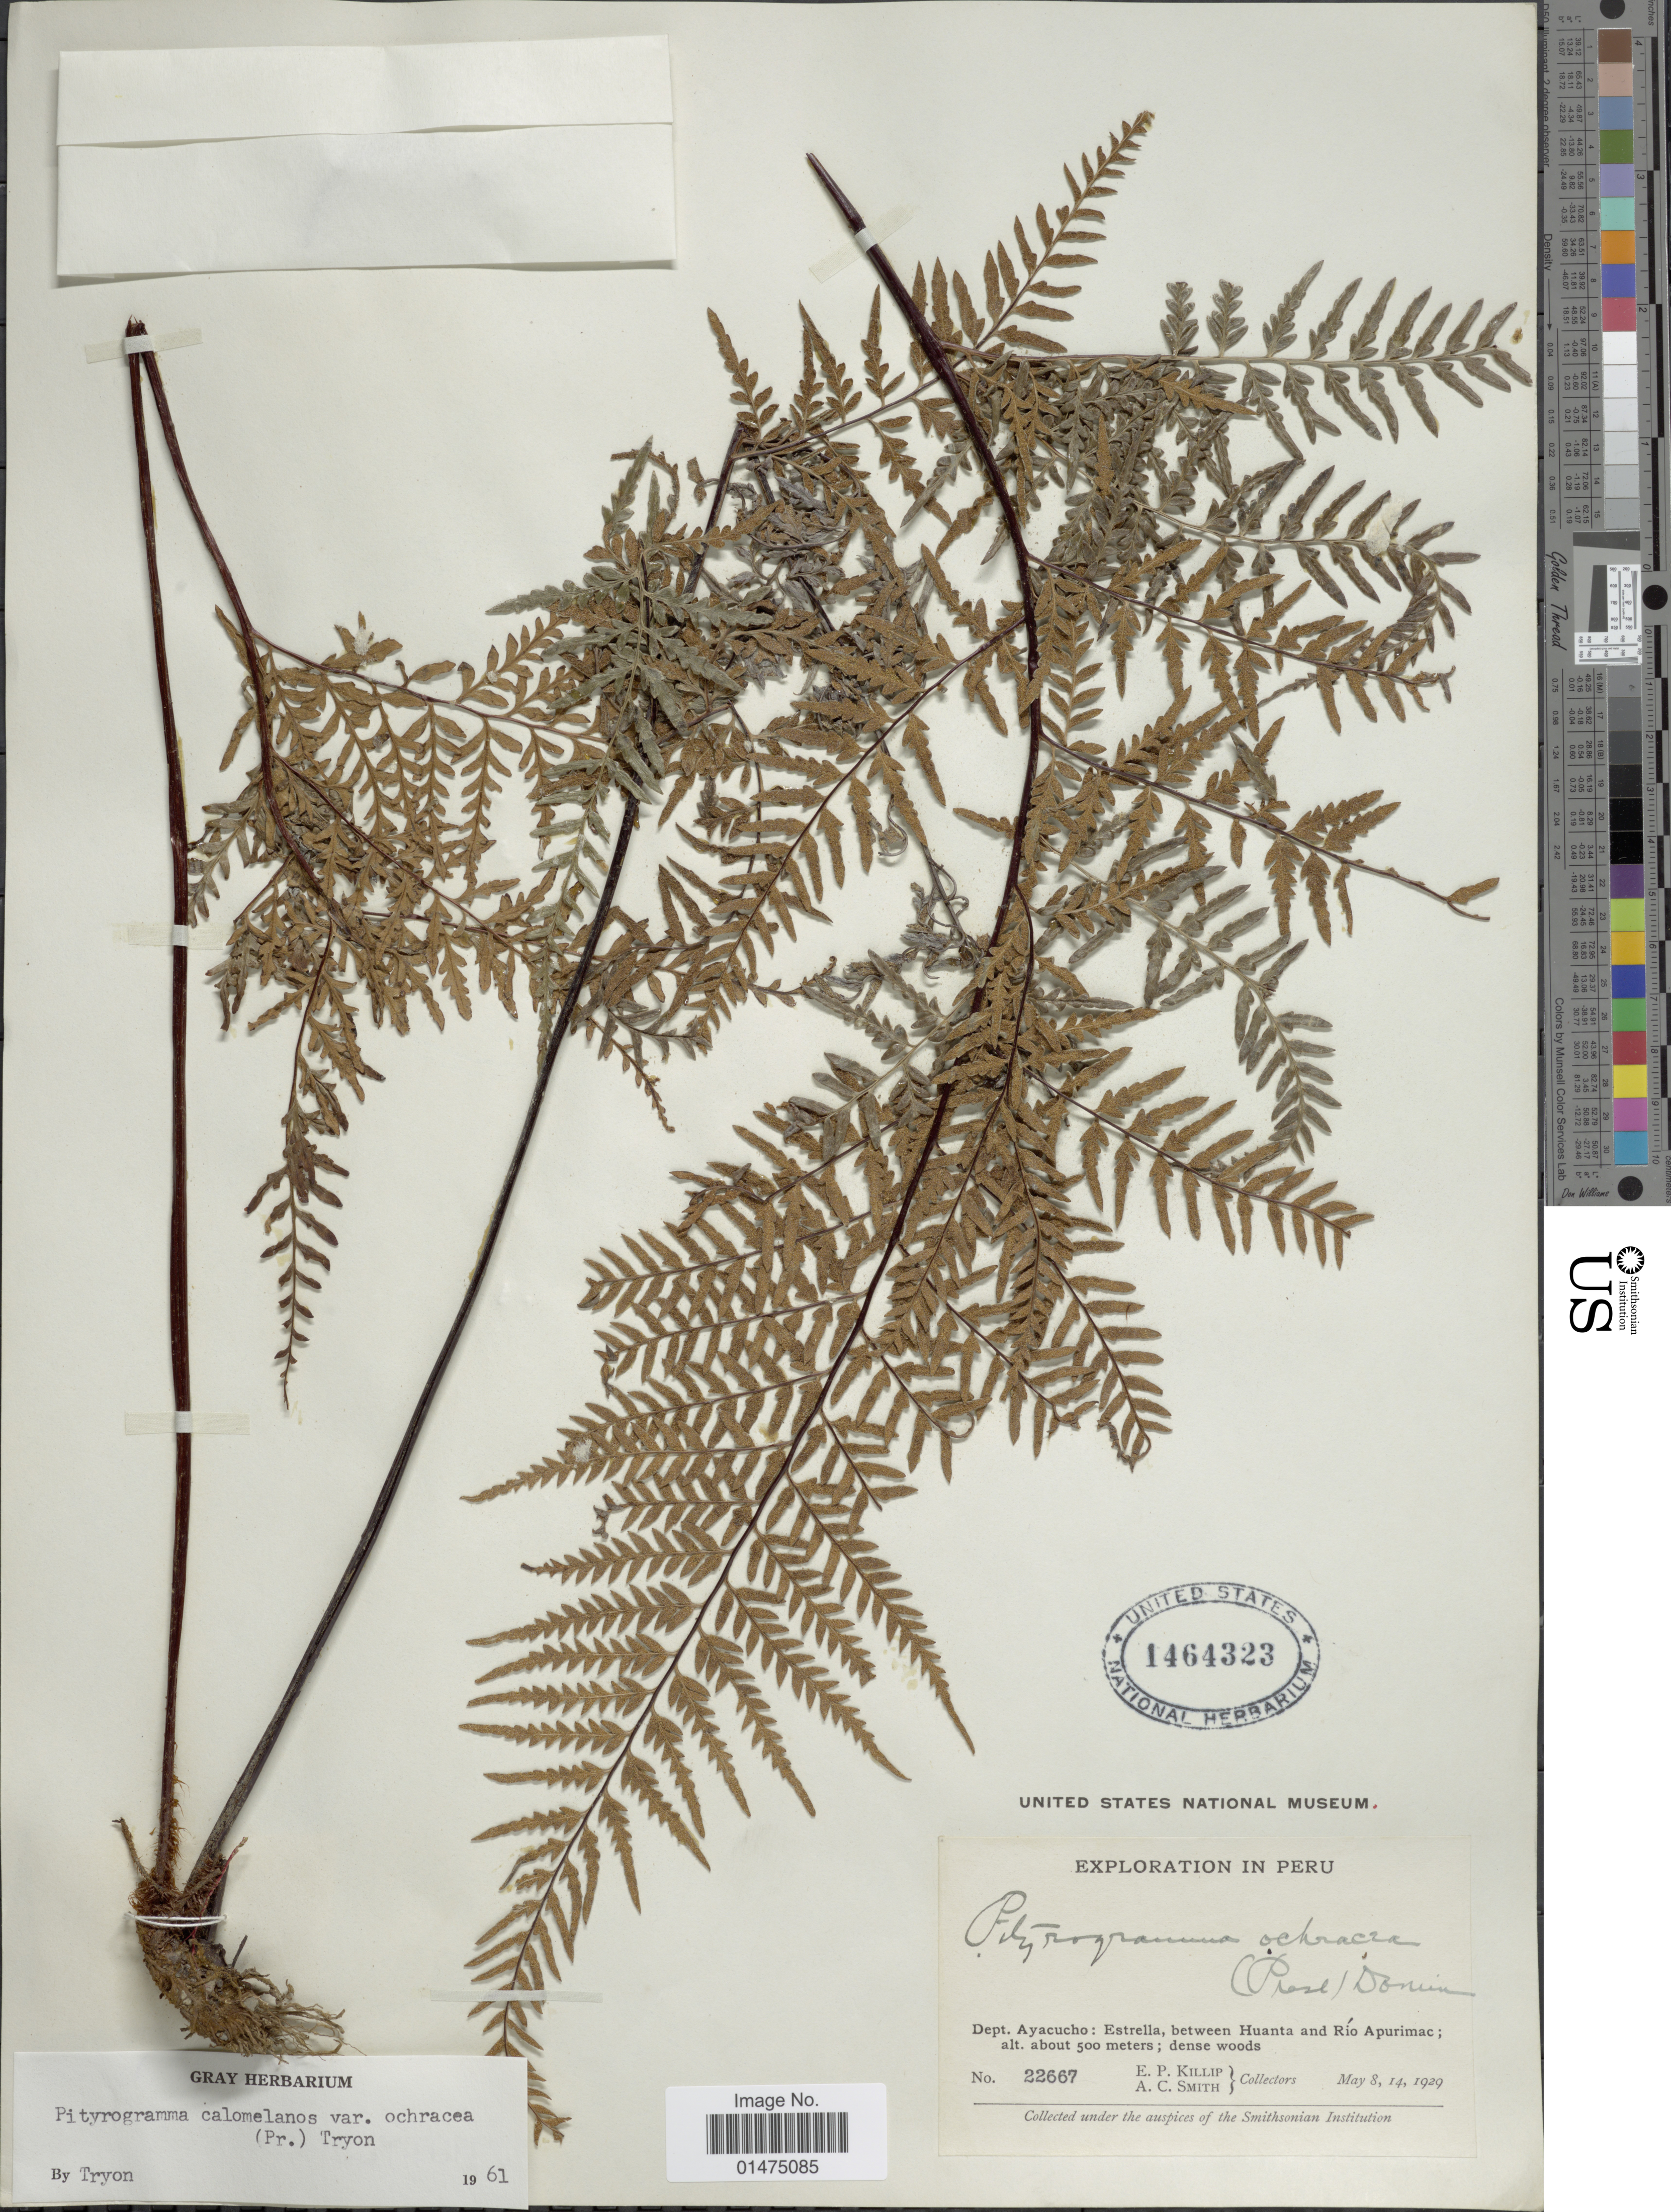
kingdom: Plantae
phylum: Tracheophyta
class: Polypodiopsida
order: Polypodiales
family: Pteridaceae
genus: Pityrogramma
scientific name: Pityrogramma ochracea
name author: (C. Presl) Domin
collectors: E. P. Killip & A. C. Smith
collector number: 22667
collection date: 1929-05-08/1929-05-14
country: Peru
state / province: Ayacucho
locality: Dept, Ayacucho, Estrella, between Huanta and Río Apurimac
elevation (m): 500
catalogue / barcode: US 1464323